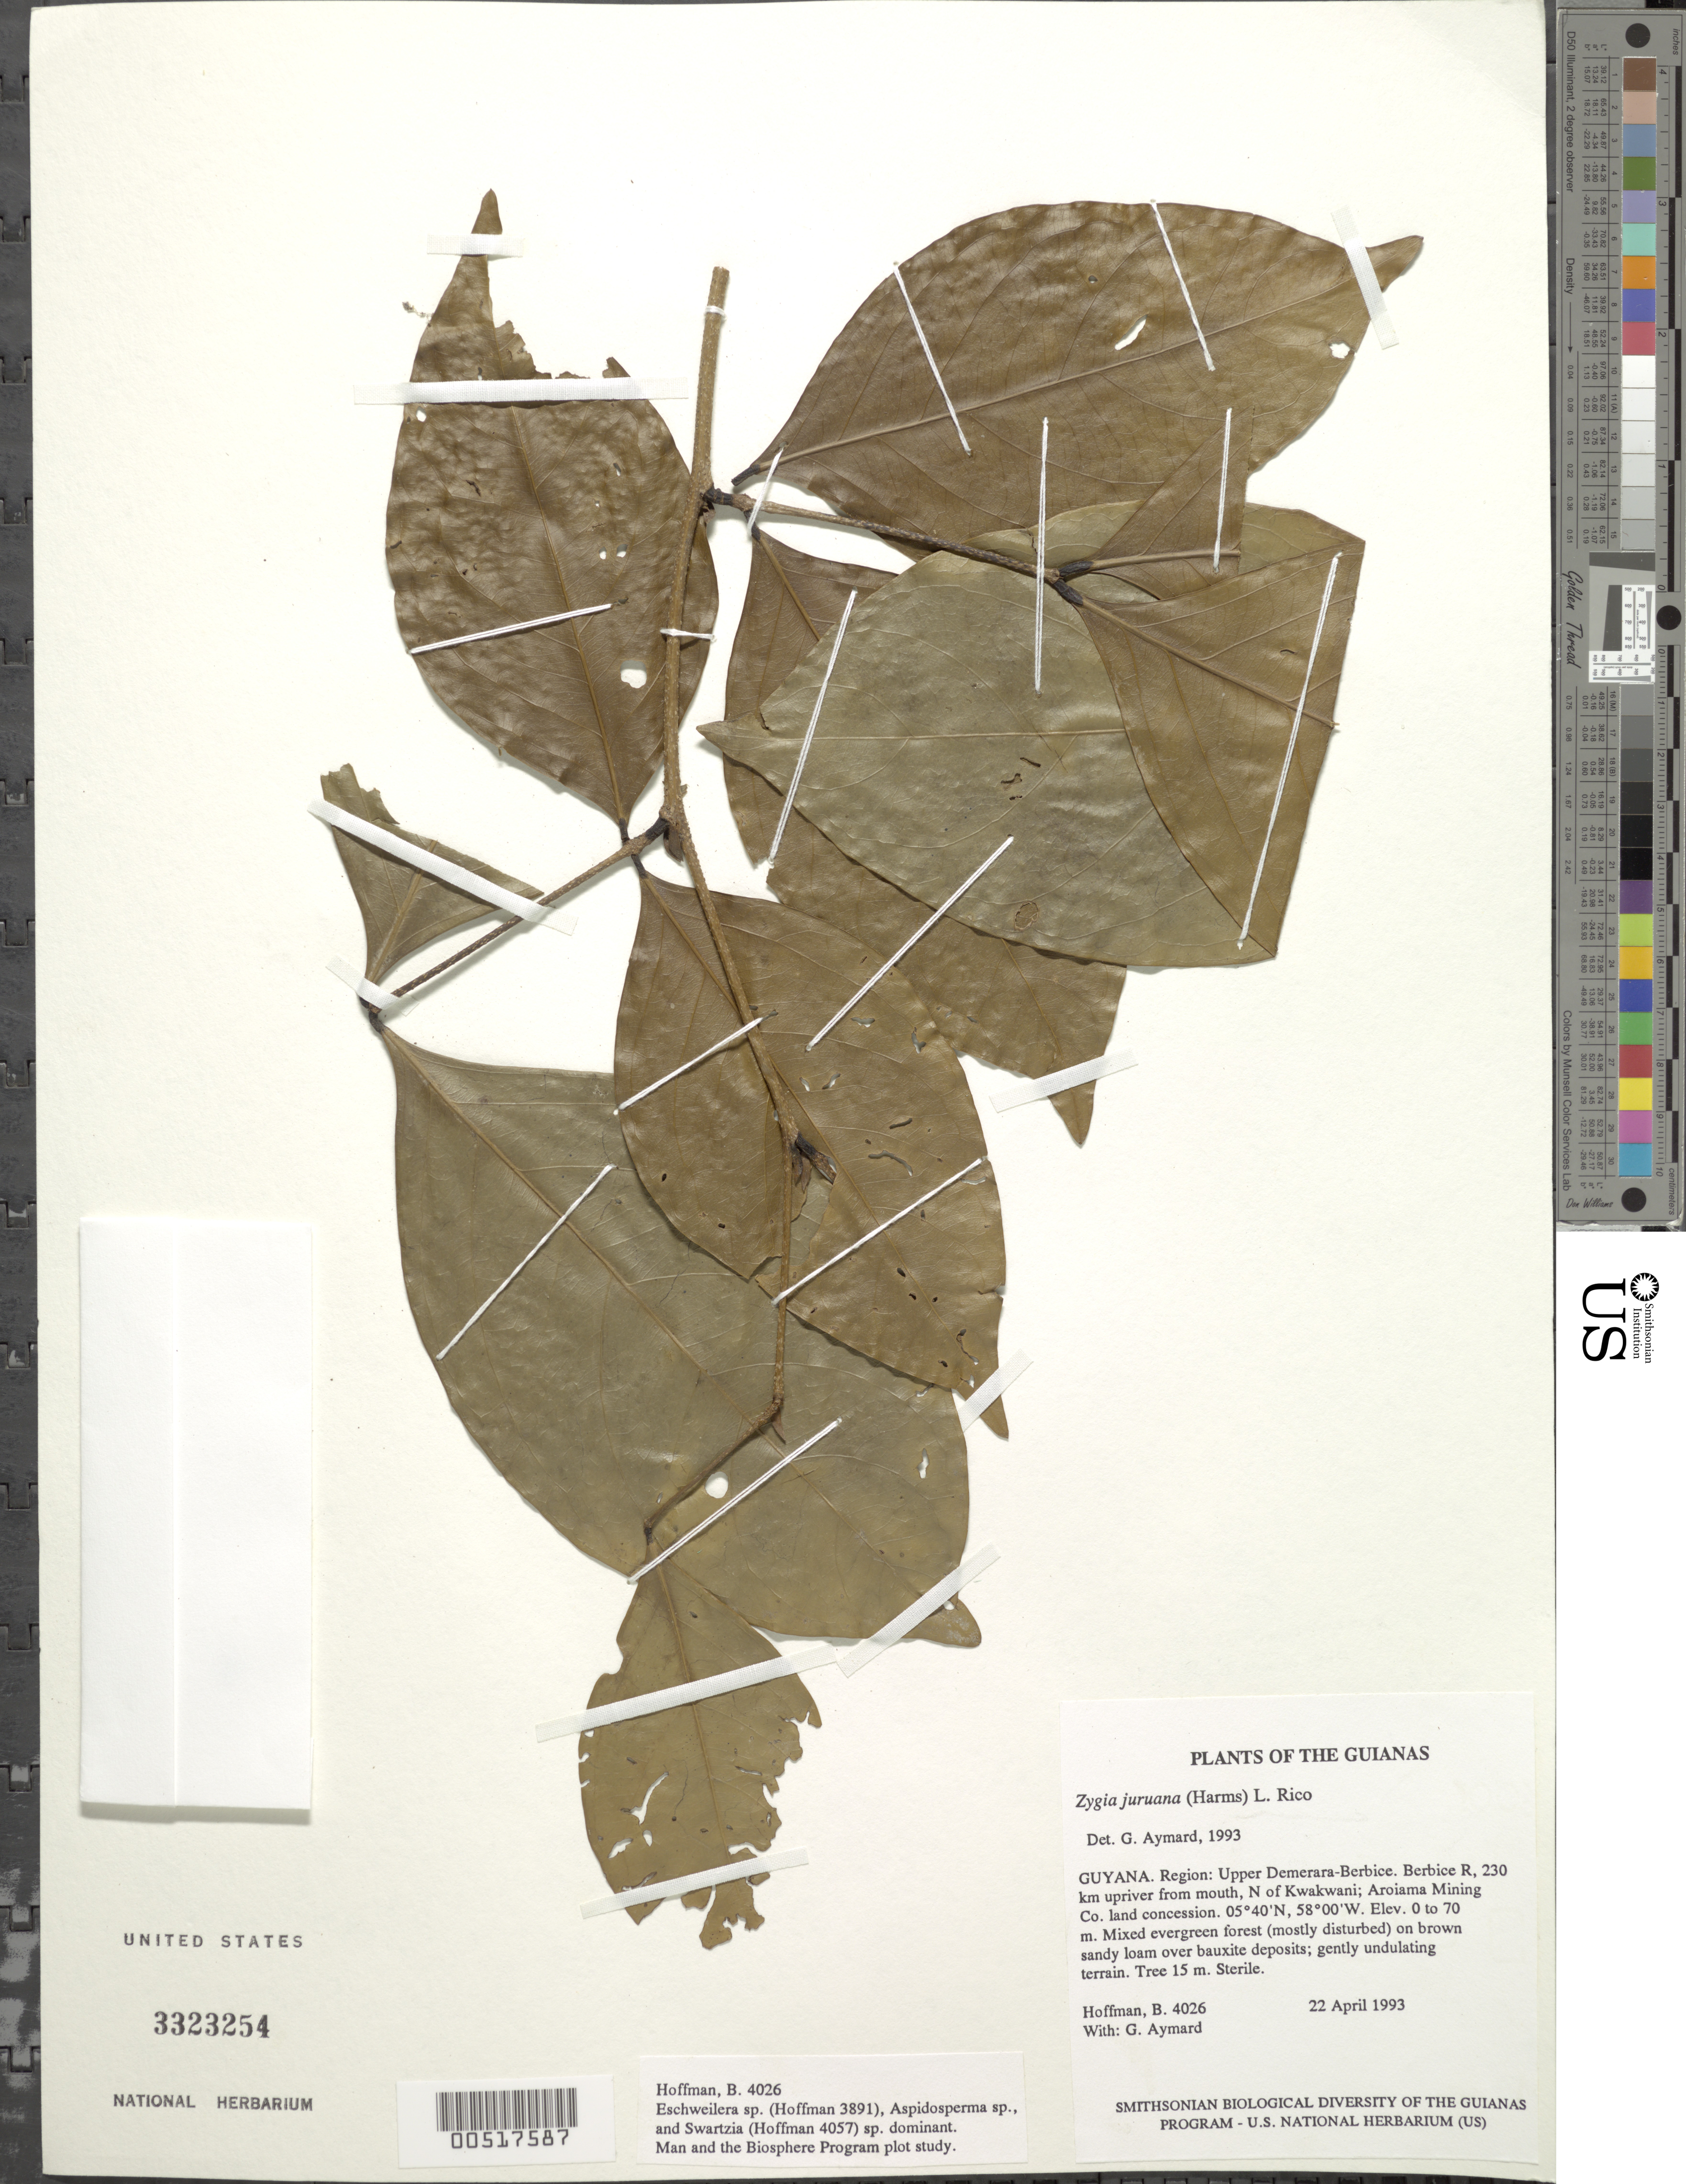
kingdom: Plantae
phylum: Tracheophyta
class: Magnoliopsida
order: Fabales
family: Fabaceae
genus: Zygia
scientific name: Zygia juruana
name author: (Harms) L. Rico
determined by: Aymard C., G. A., (PORT), Univ. Nac. Exp. de los Llanos Ezequiel Zamora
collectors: B. Hoffman & G. A. Aymard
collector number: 4026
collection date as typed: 22 April 1993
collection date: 1993-04-22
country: Guyana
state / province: U. Demerara-Berbice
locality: Berbice River, 230 km upriver from mouth, N of Kwakwani; Aroiama Mining Co. land concession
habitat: Mixed evergreen forest (mostly disturbed) on brown sandy loam over bauxite deposits; gently undulating terrain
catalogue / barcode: US 3323254